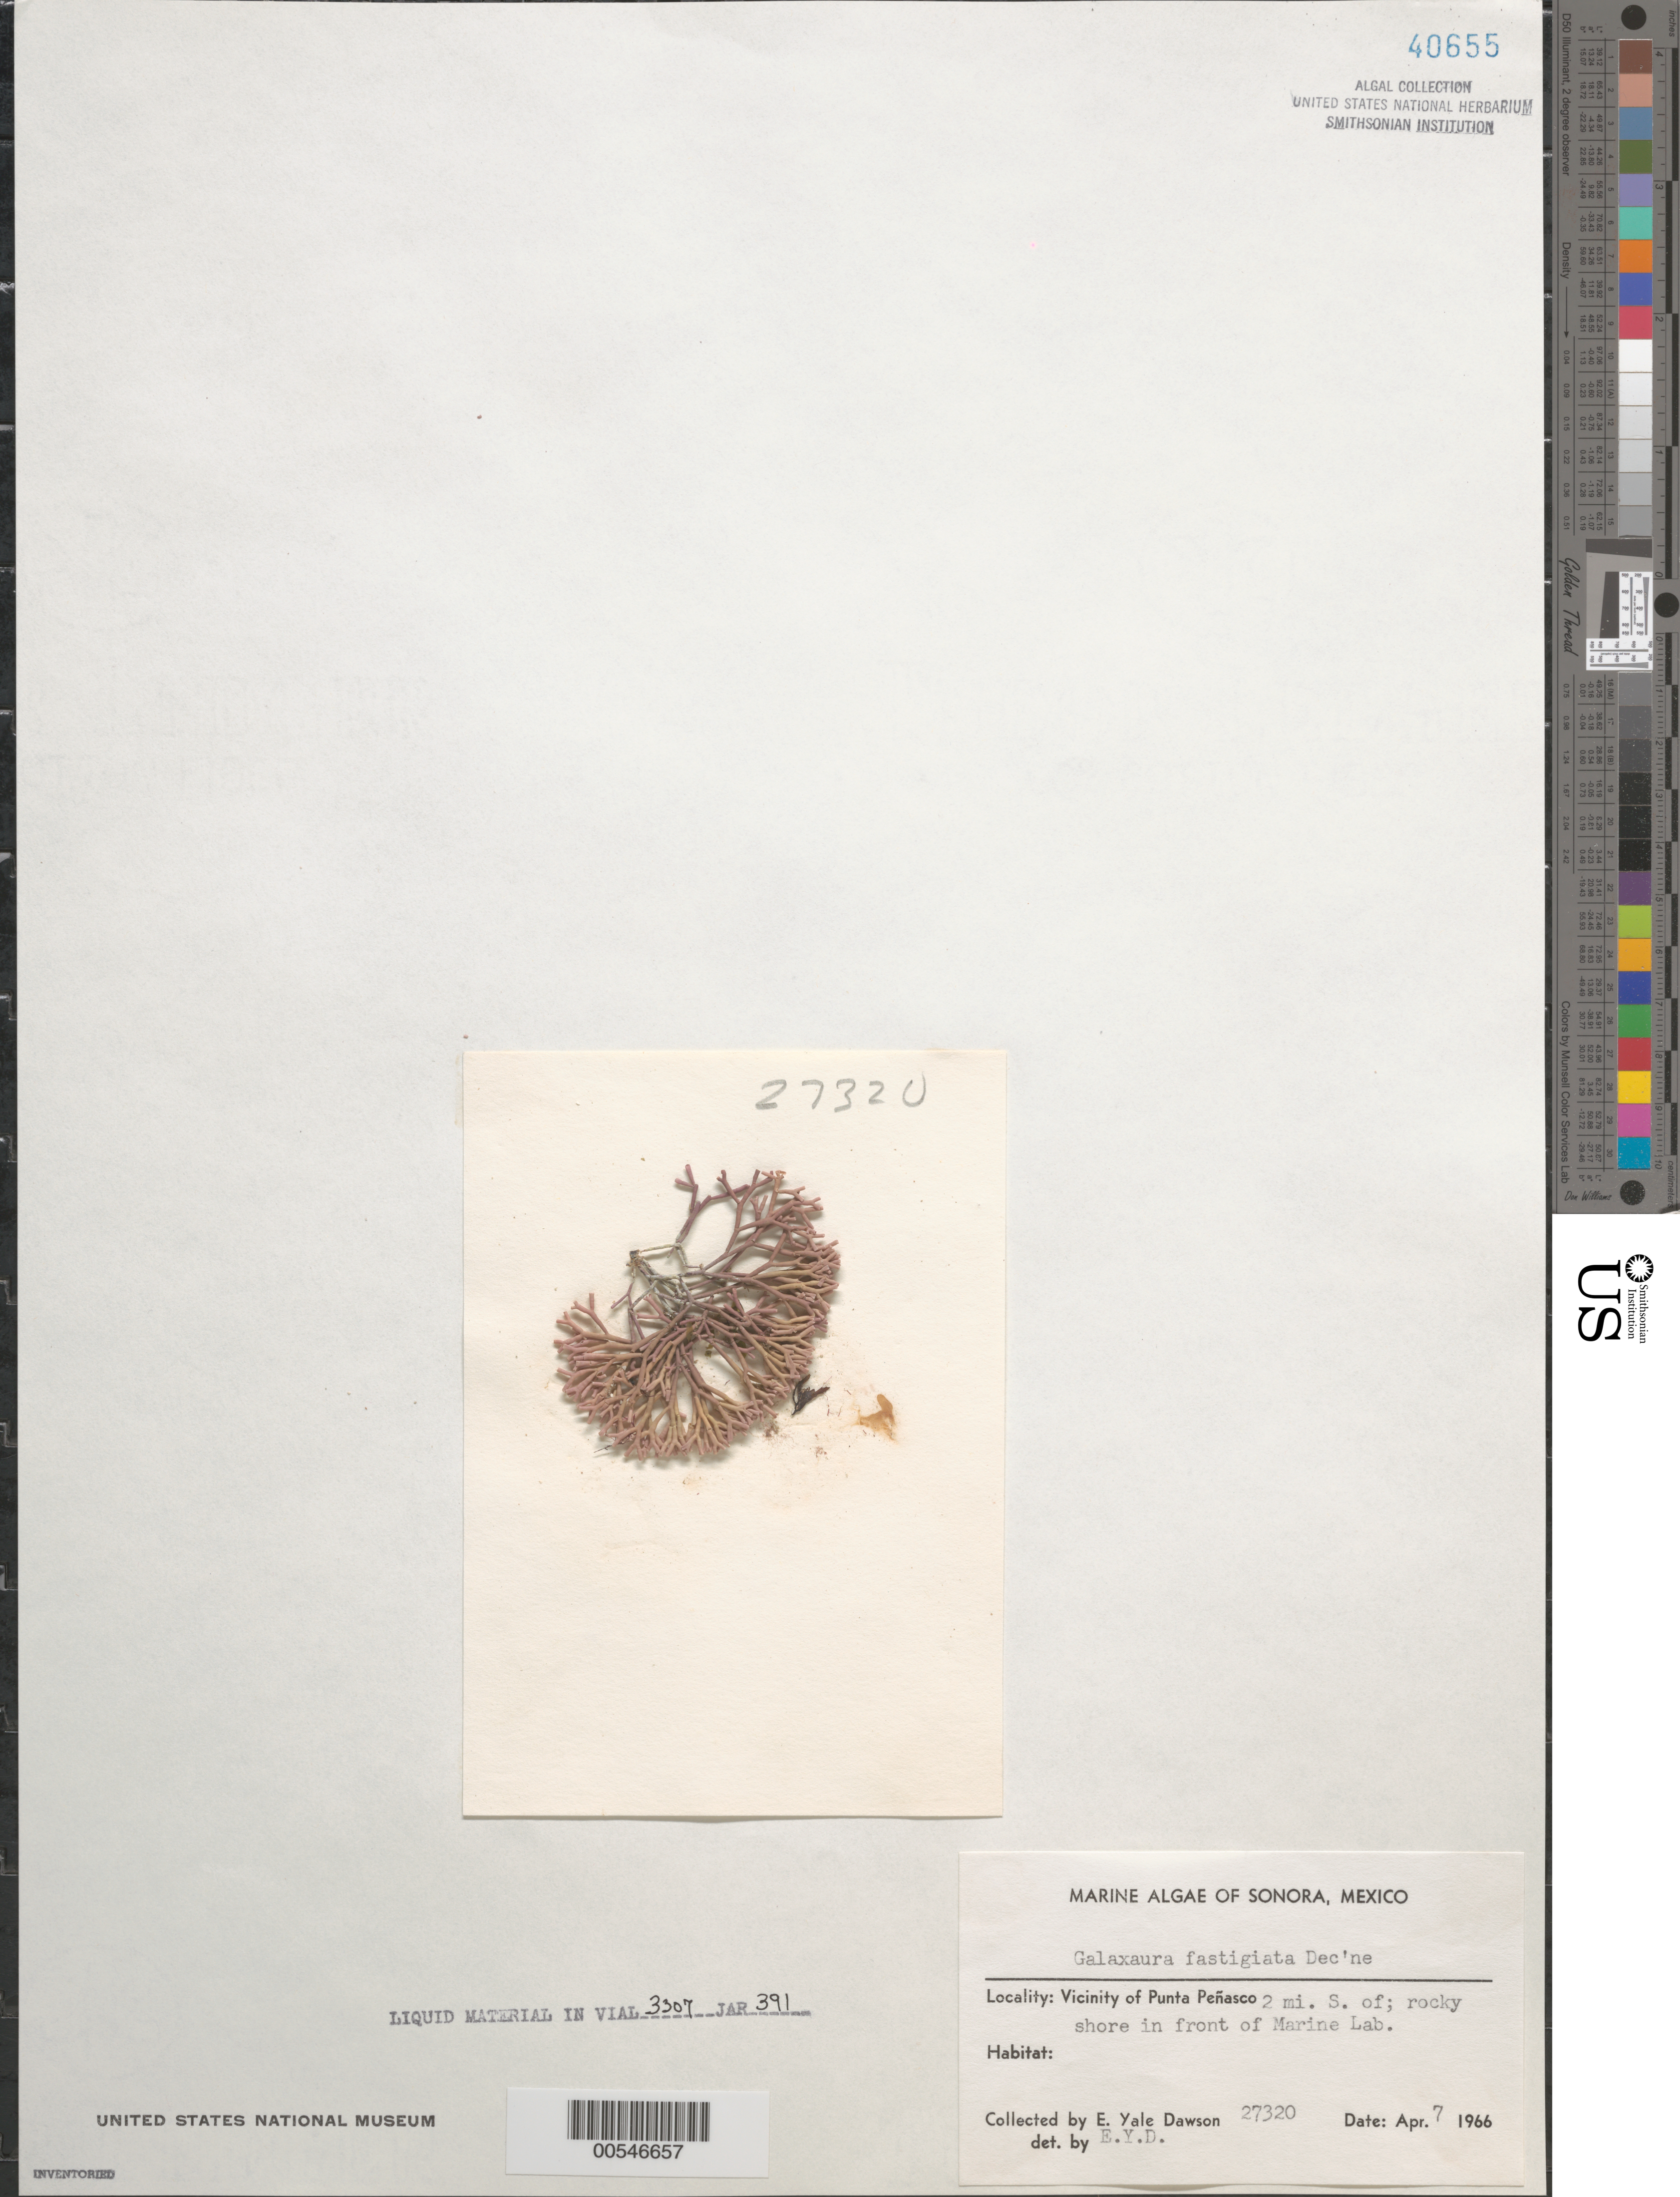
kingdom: Plantae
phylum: Rhodophyta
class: Florideophyceae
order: Nemaliales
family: Galaxauraceae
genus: Tricleocarpa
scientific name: Tricleocarpa fastigiata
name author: (Decne.) Huisman et al.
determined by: Algae name updating Project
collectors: E. Y. Dawson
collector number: EYD 27320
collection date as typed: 07 Apr 1966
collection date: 1966-04-07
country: Mexico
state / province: Sonora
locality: Marine laboratory shore, 2 miles south of Punta Penasco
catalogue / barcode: US 40655